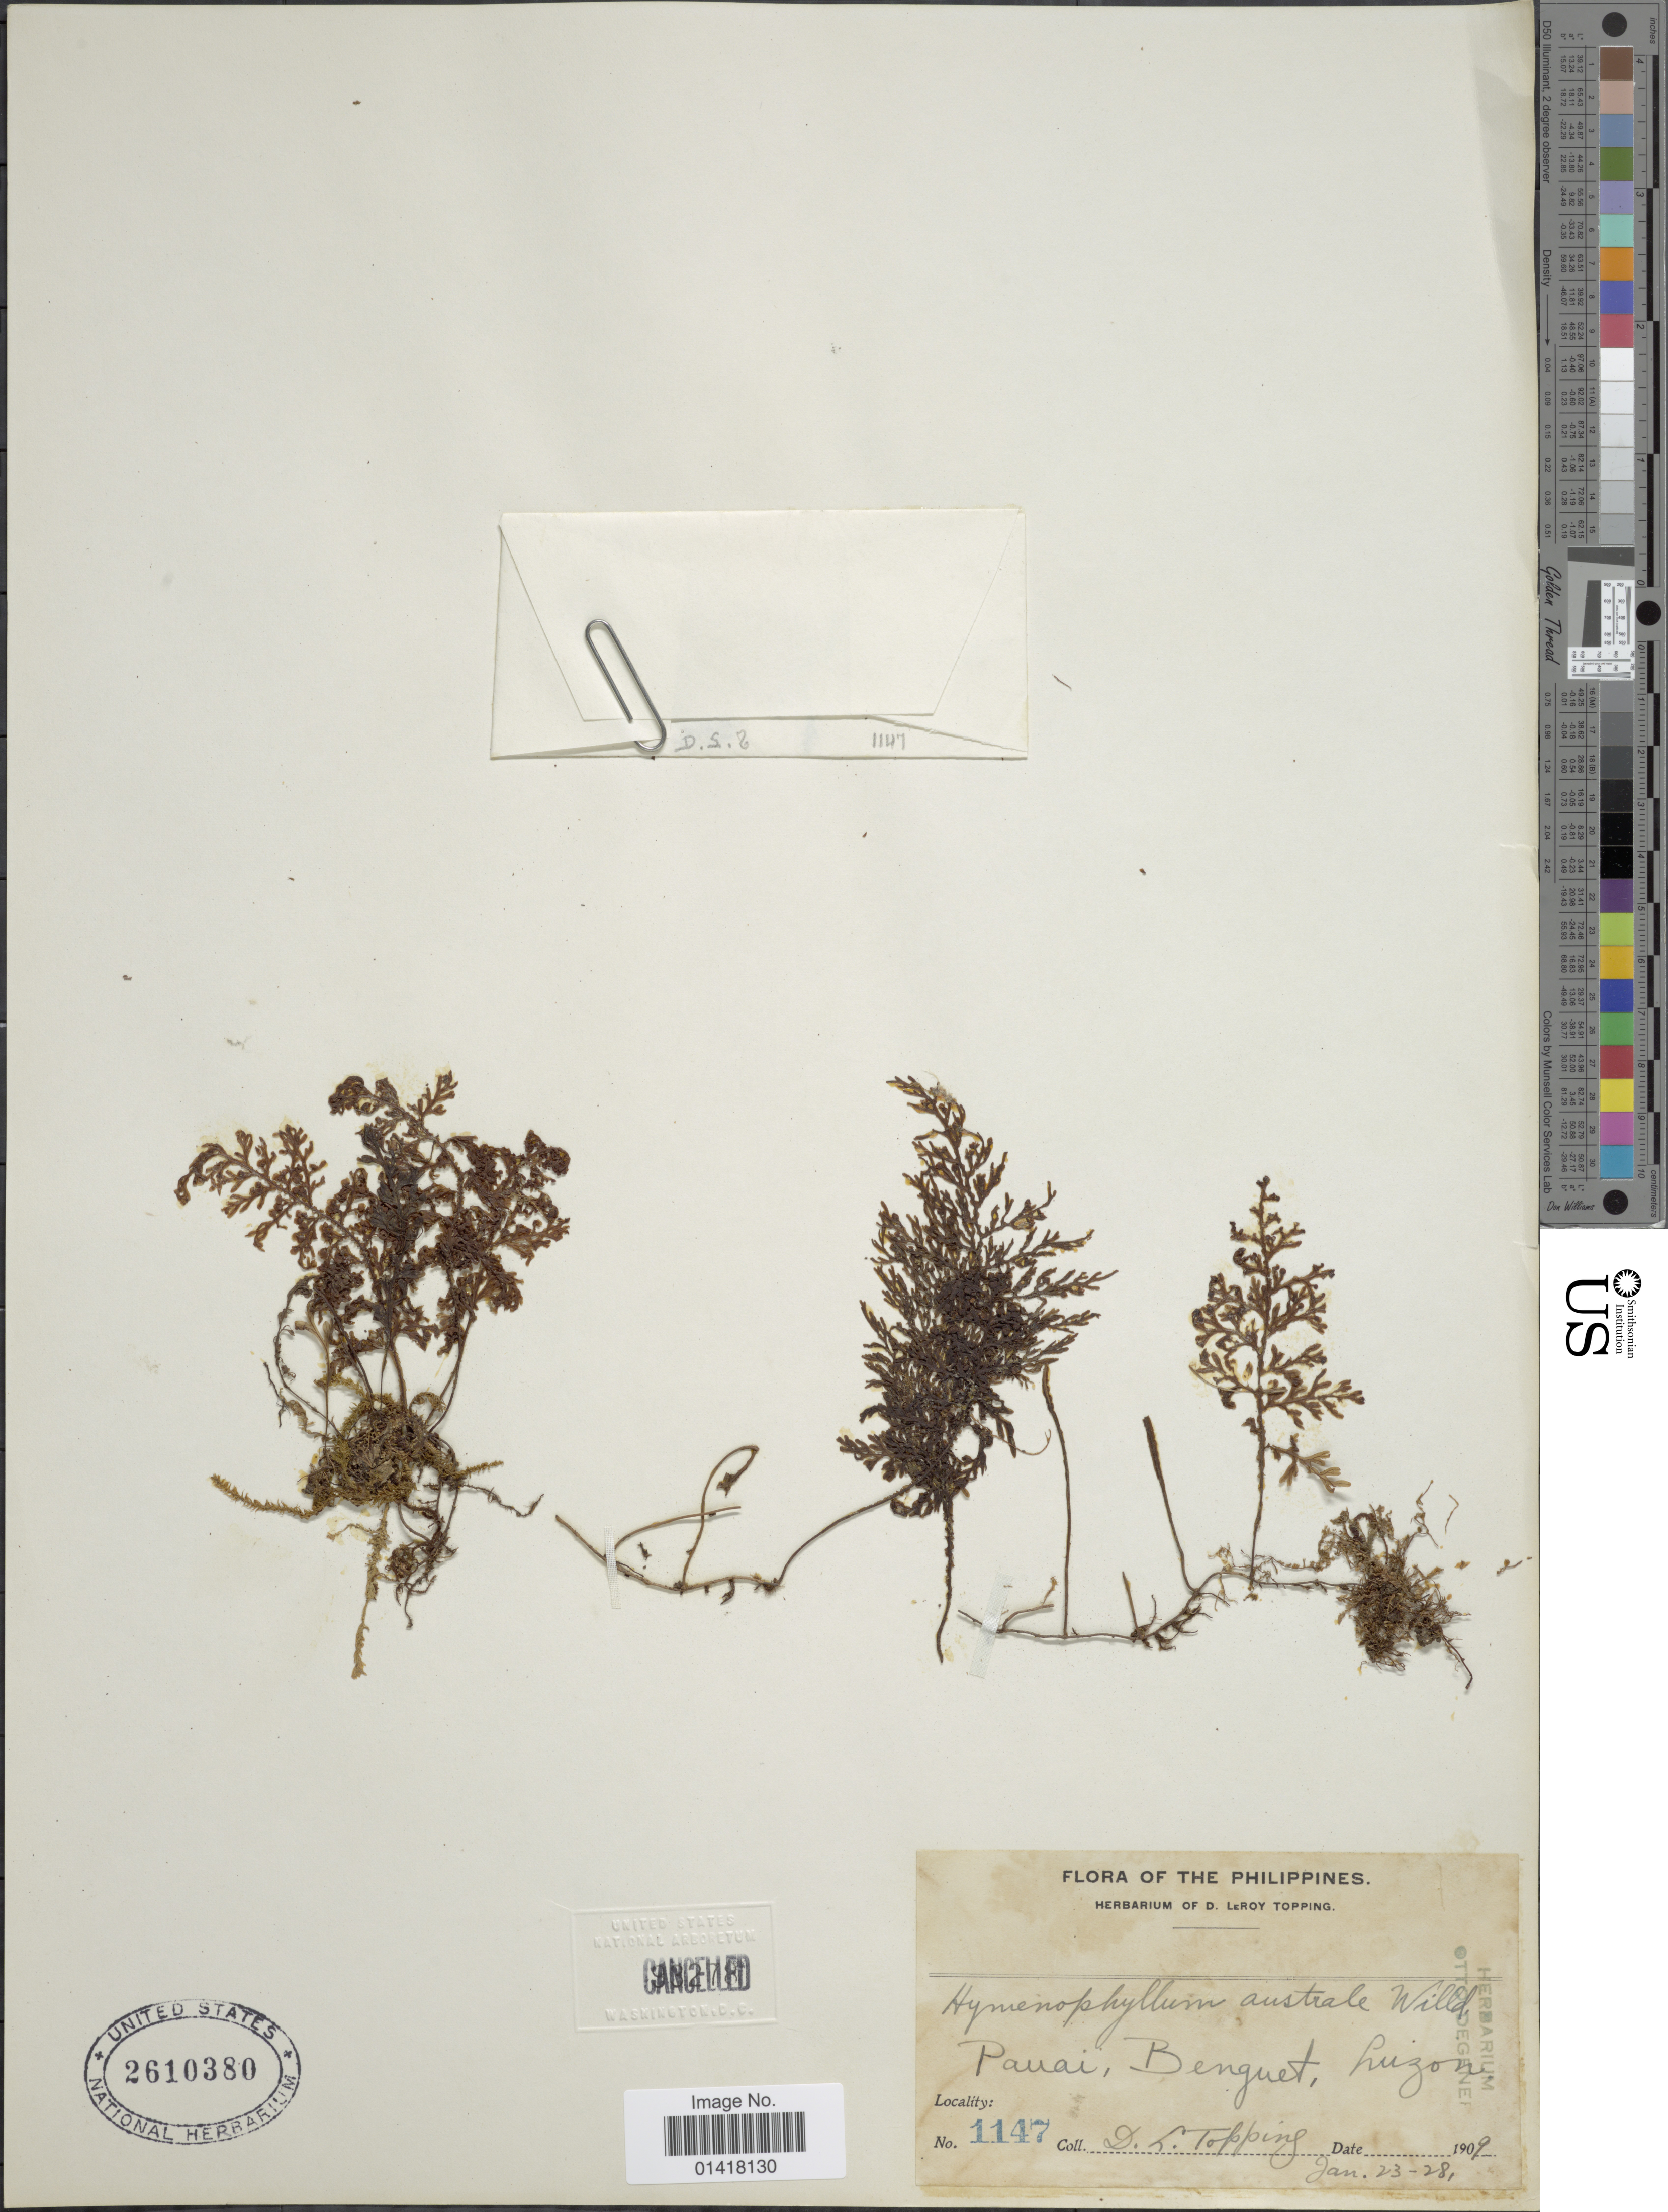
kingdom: Plantae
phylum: Tracheophyta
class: Polypodiopsida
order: Hymenophyllales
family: Hymenophyllaceae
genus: Hymenophyllum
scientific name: Hymenophyllum australe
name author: Willd.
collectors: D. L. Topping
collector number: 1147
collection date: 1909-01-23/1909-01-28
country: Philippines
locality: The Philippines. Pauai, Benguet. Luzon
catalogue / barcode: US 2610380